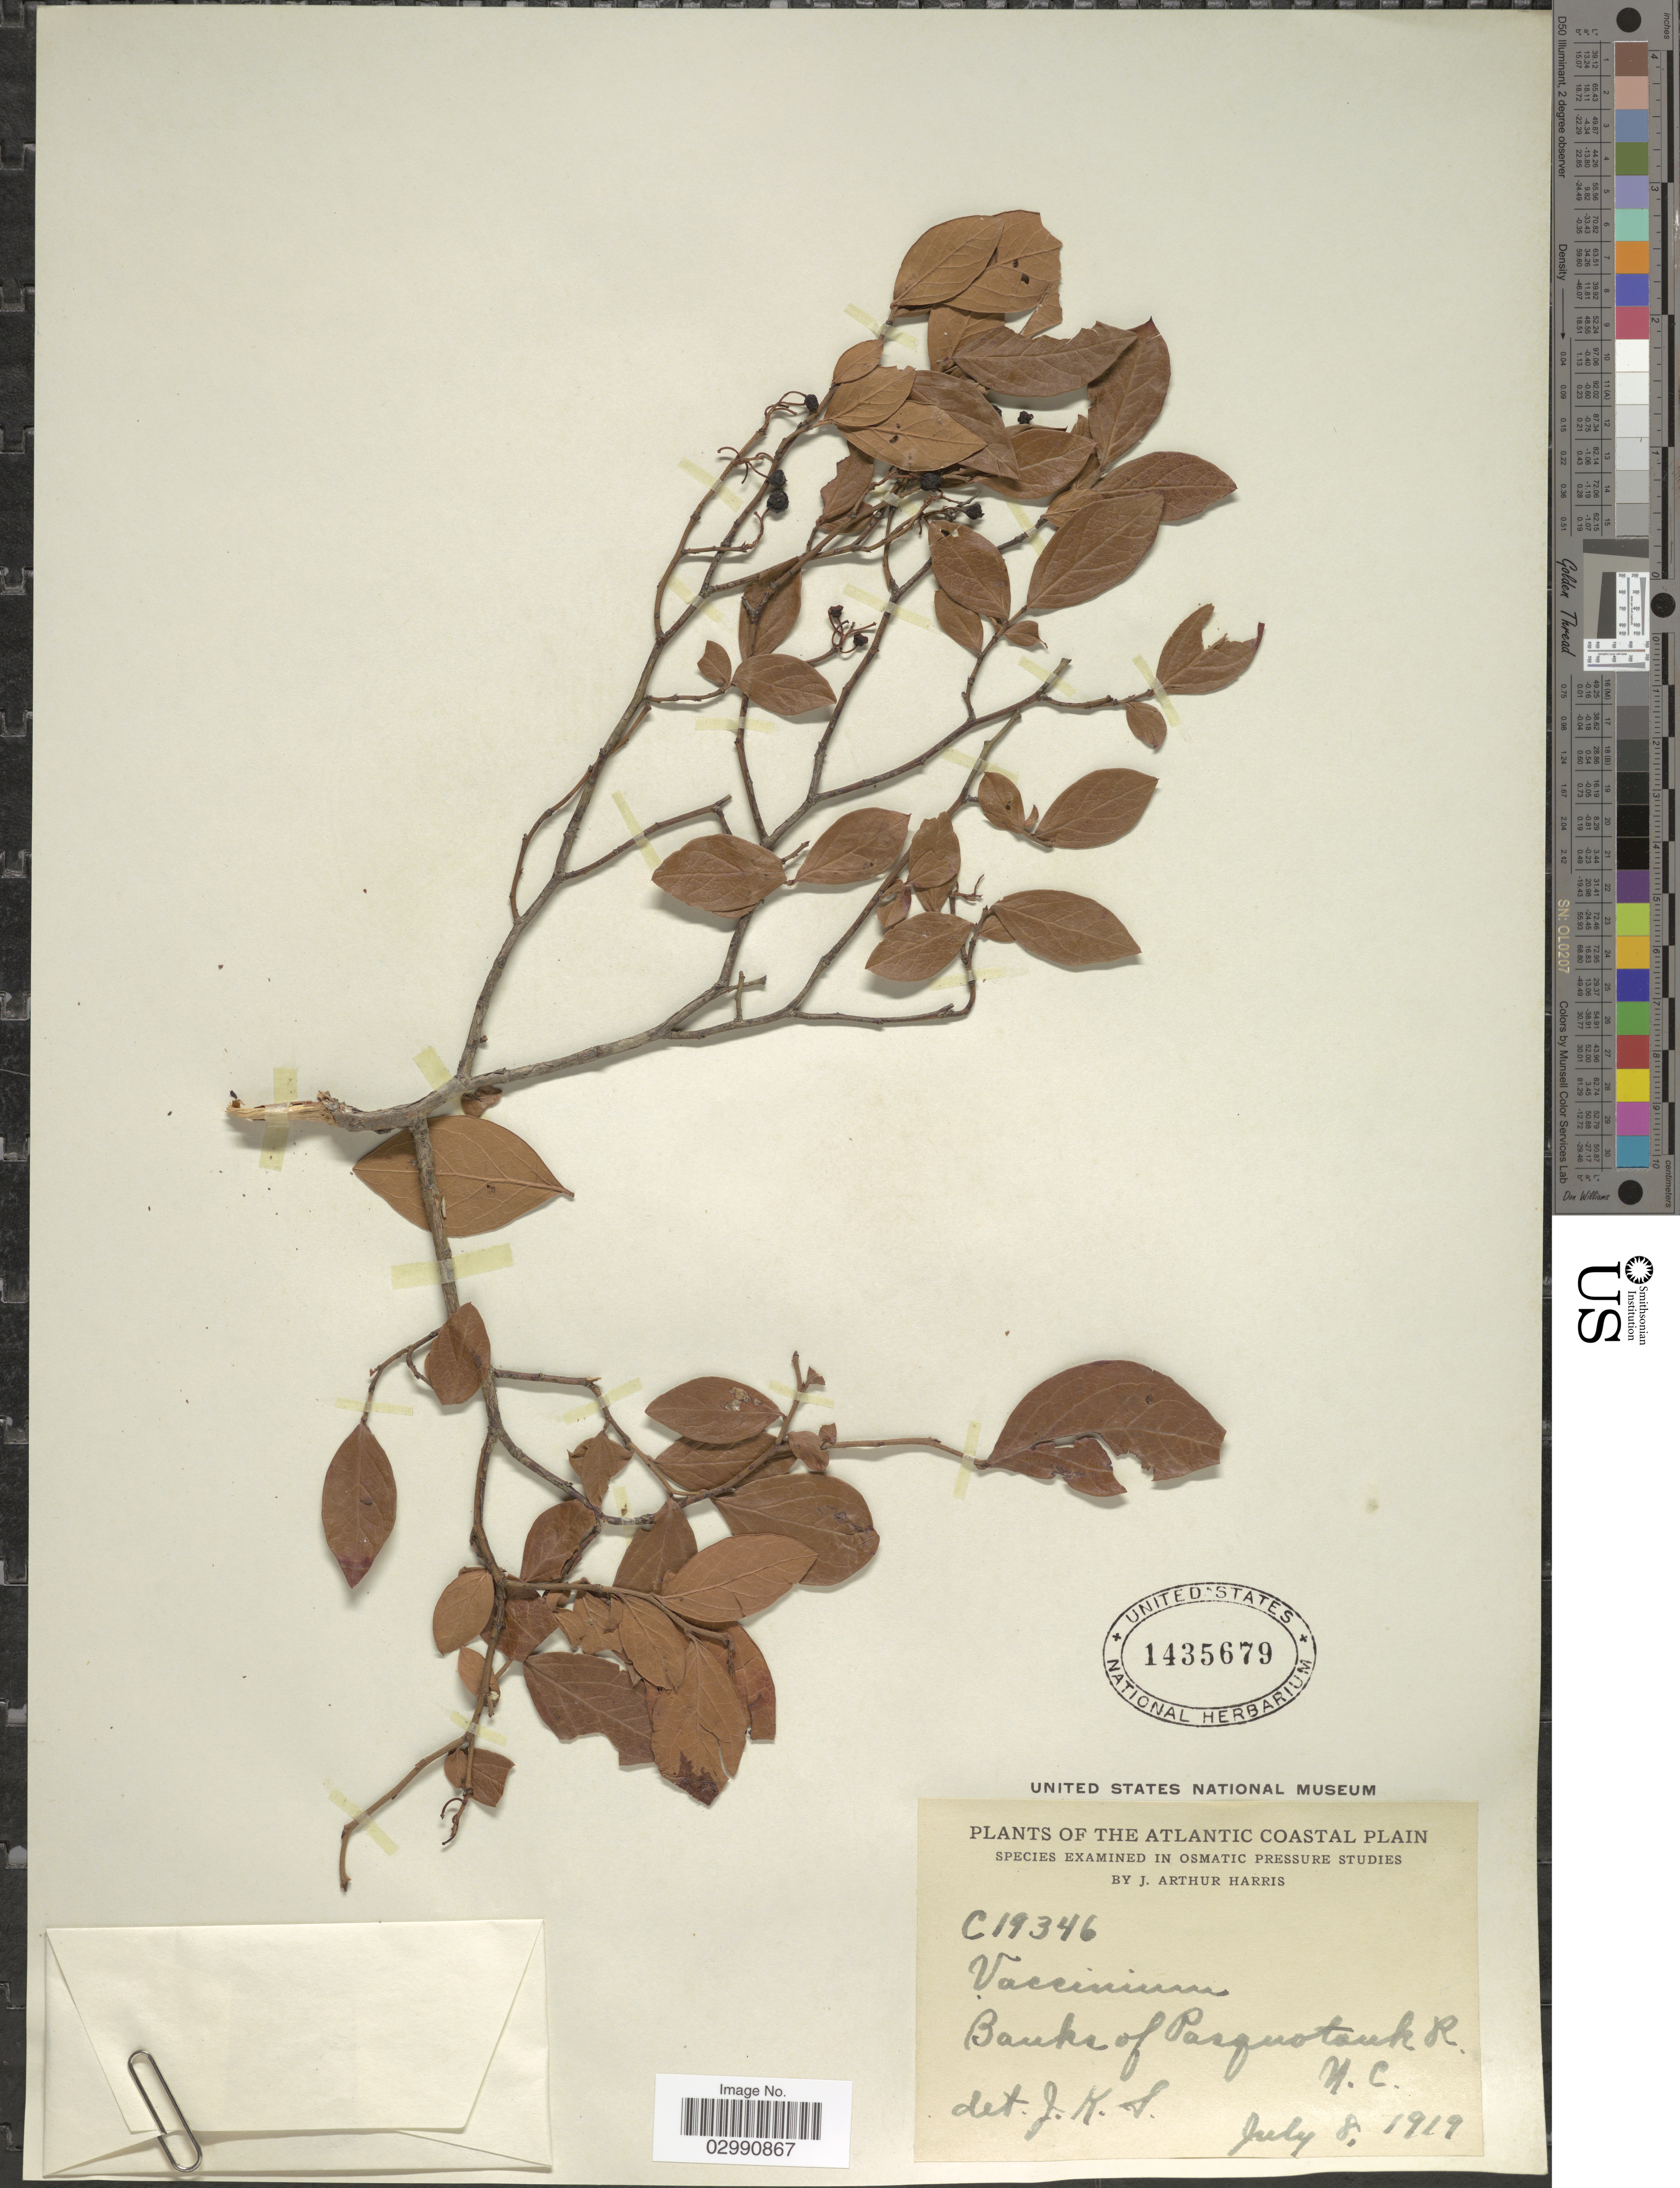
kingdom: Plantae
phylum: Tracheophyta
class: Magnoliopsida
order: Ericales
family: Ericaceae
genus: Vaccinium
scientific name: Vaccinium sp.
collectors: J. A. Harris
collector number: C19346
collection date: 1919-07-08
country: United States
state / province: North Carolina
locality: Atlantic Coastal Plain. Banks of Pasquotank R.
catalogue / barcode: US 1435679